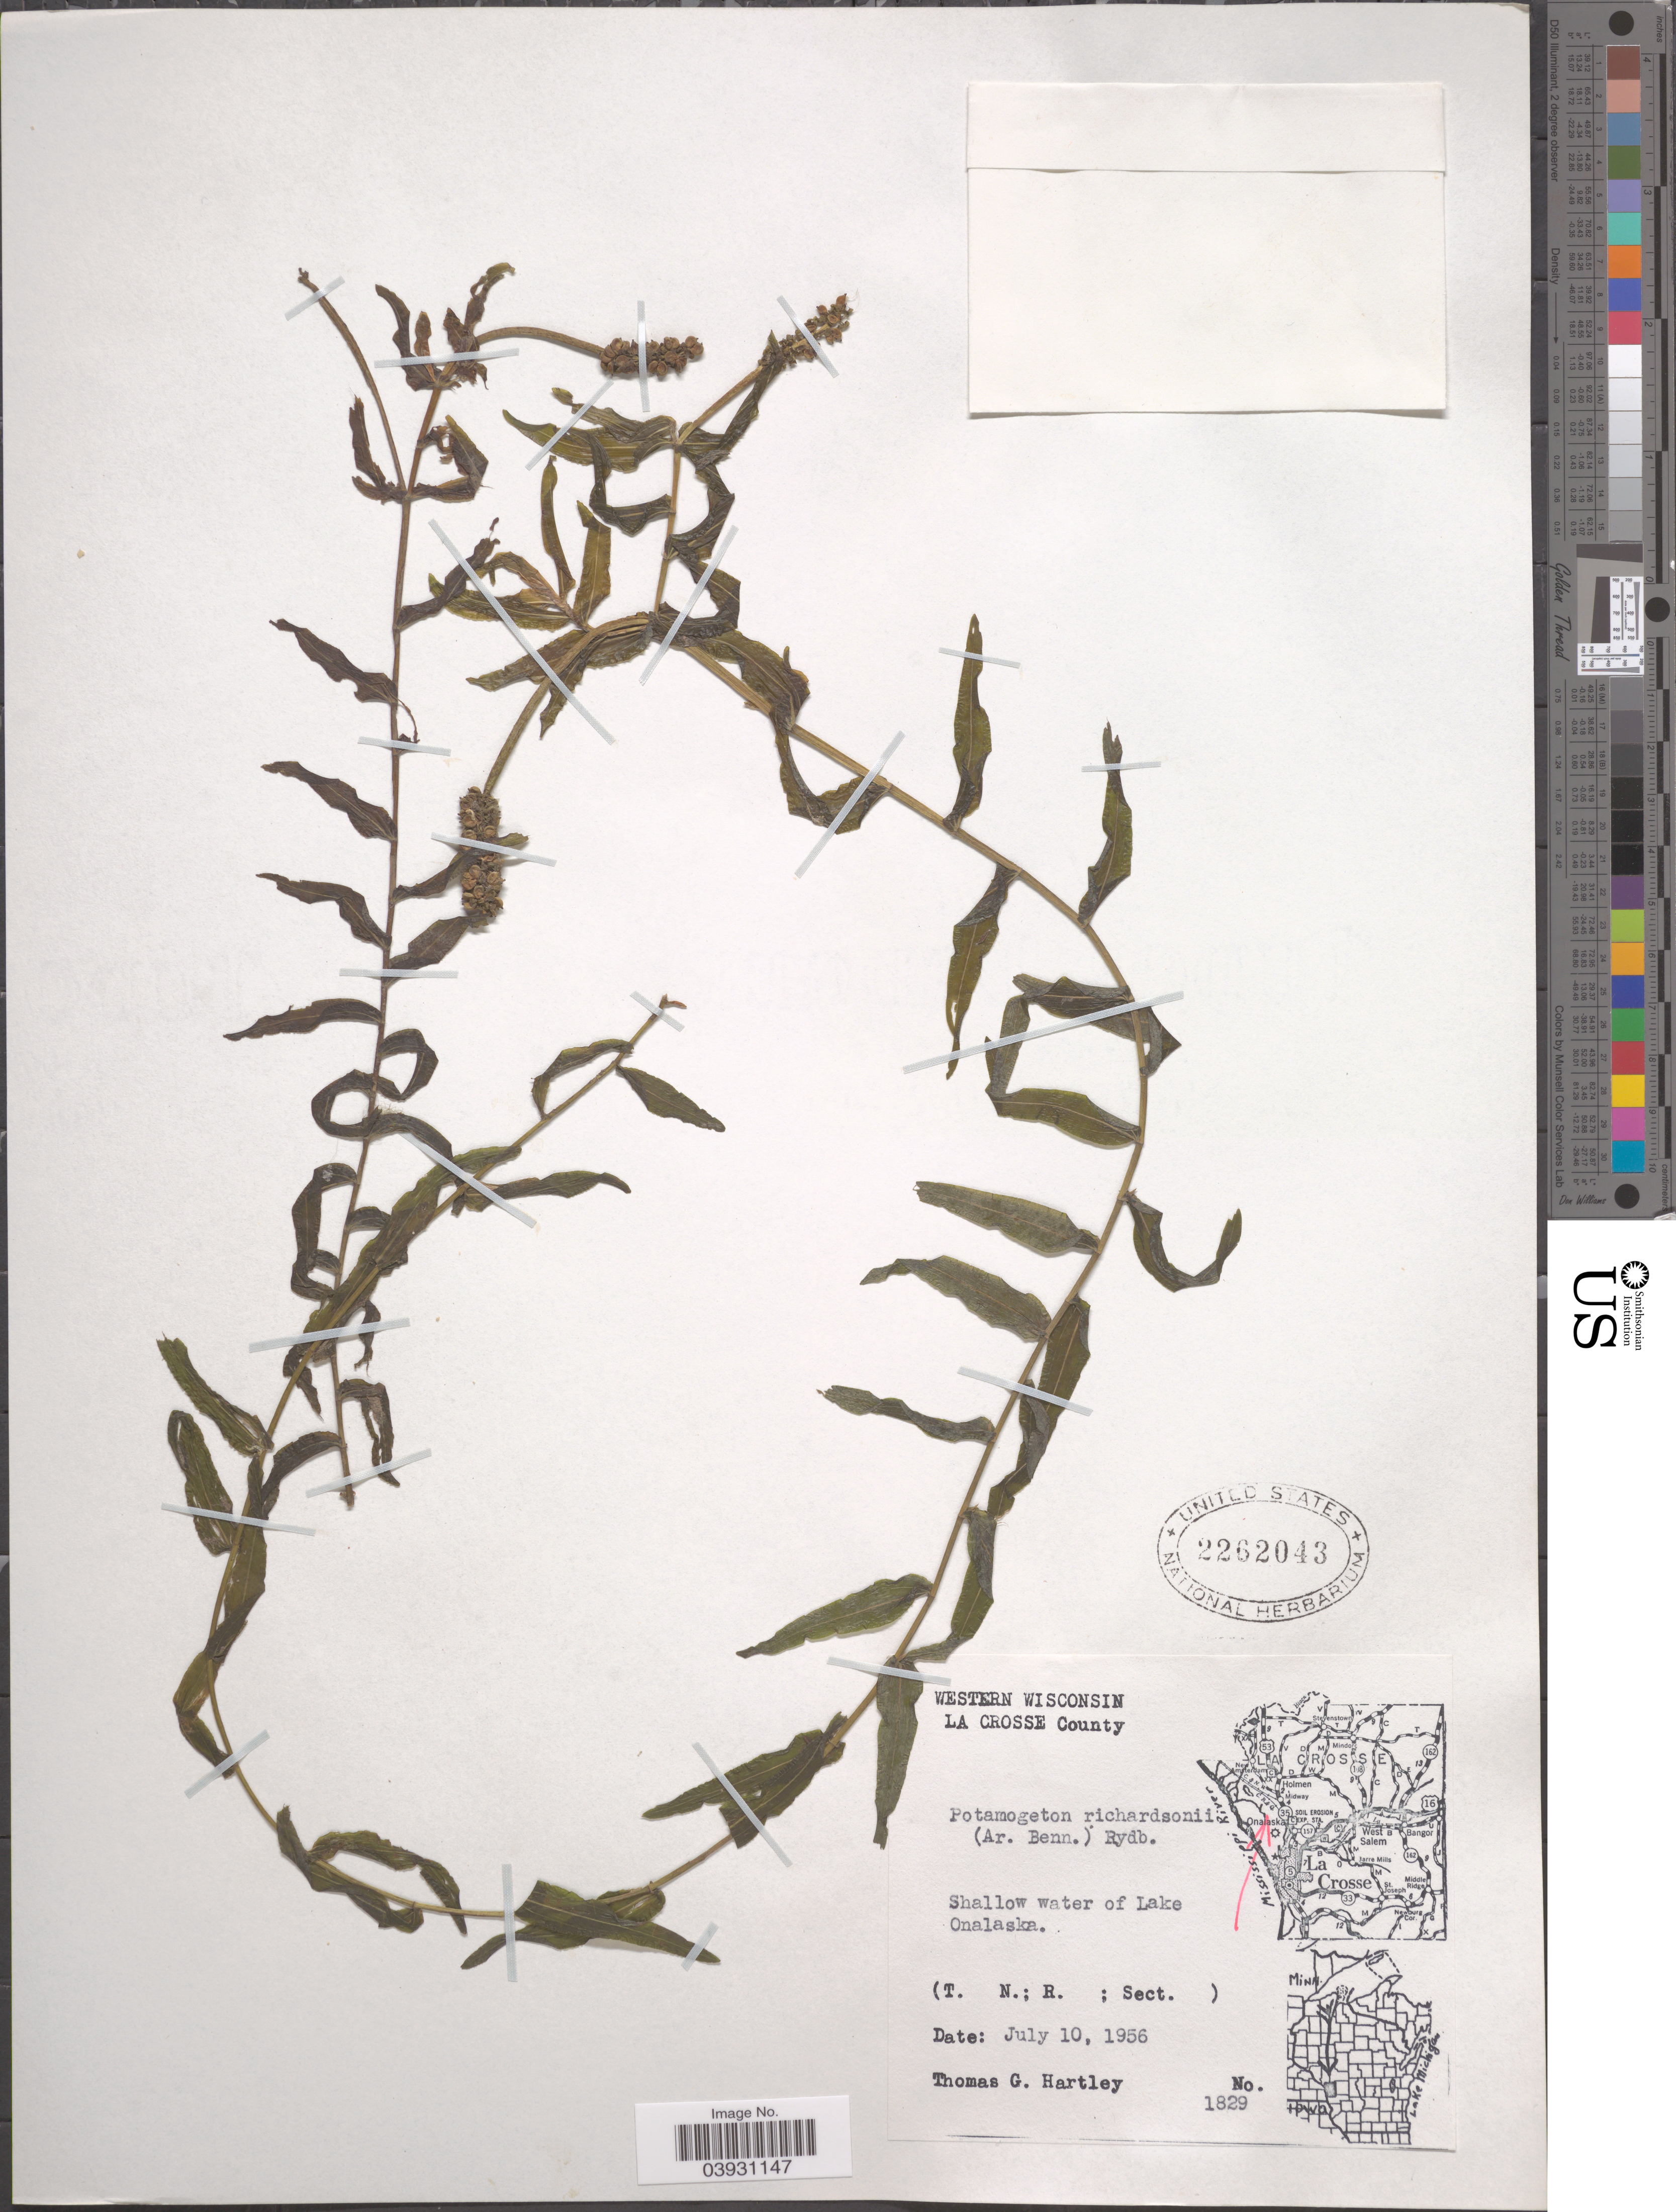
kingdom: Plantae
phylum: Tracheophyta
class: Liliopsida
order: Alismatales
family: Potamogetonaceae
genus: Potamogeton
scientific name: Potamogeton richardsonii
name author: (A.W. Benn.) Rydb.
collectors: T. G. Hartley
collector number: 1829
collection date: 1956-07-10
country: United States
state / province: Wisconsin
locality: Western Wisconsin. La Crosse County. Shallow water of Lake Onalaska.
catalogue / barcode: US 2262043